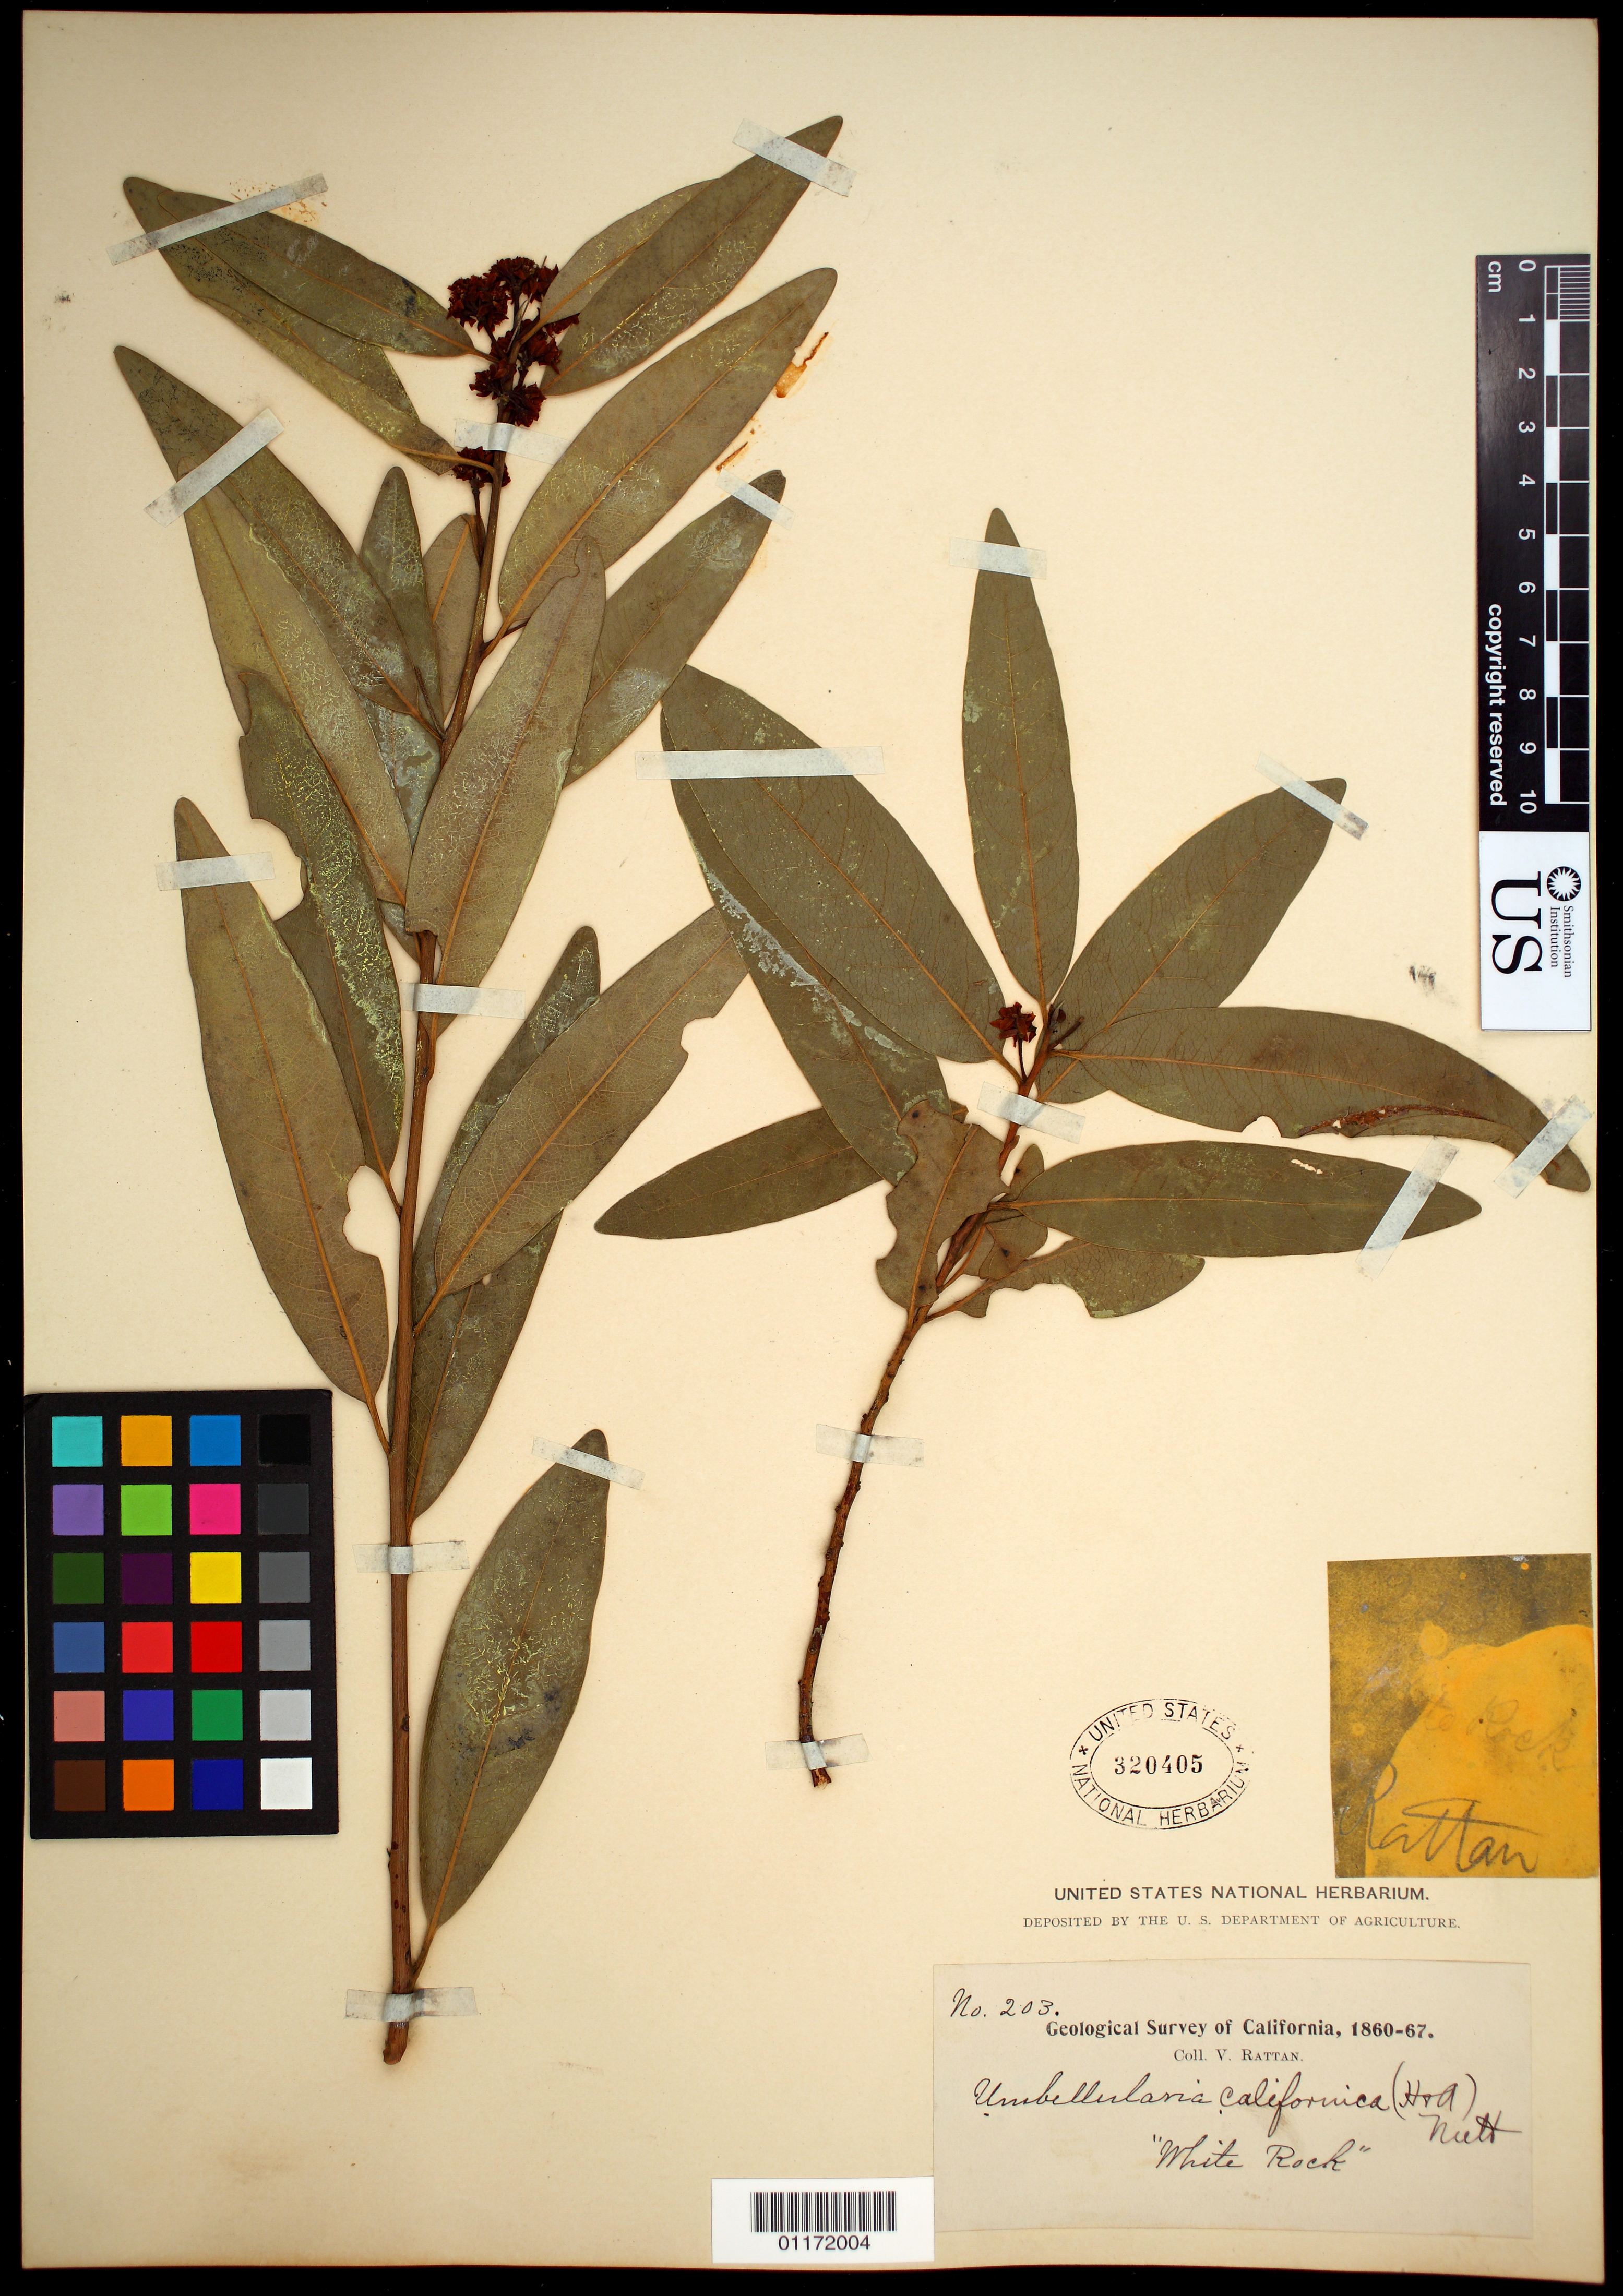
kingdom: Plantae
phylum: Tracheophyta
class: Magnoliopsida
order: Laurales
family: Lauraceae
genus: Umbellularia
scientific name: Umbellularia californica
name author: (Hook. & Arn.) Nutt.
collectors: V. Rattan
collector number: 203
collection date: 1860/1867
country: United States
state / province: California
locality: White Rock.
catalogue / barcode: US 320405